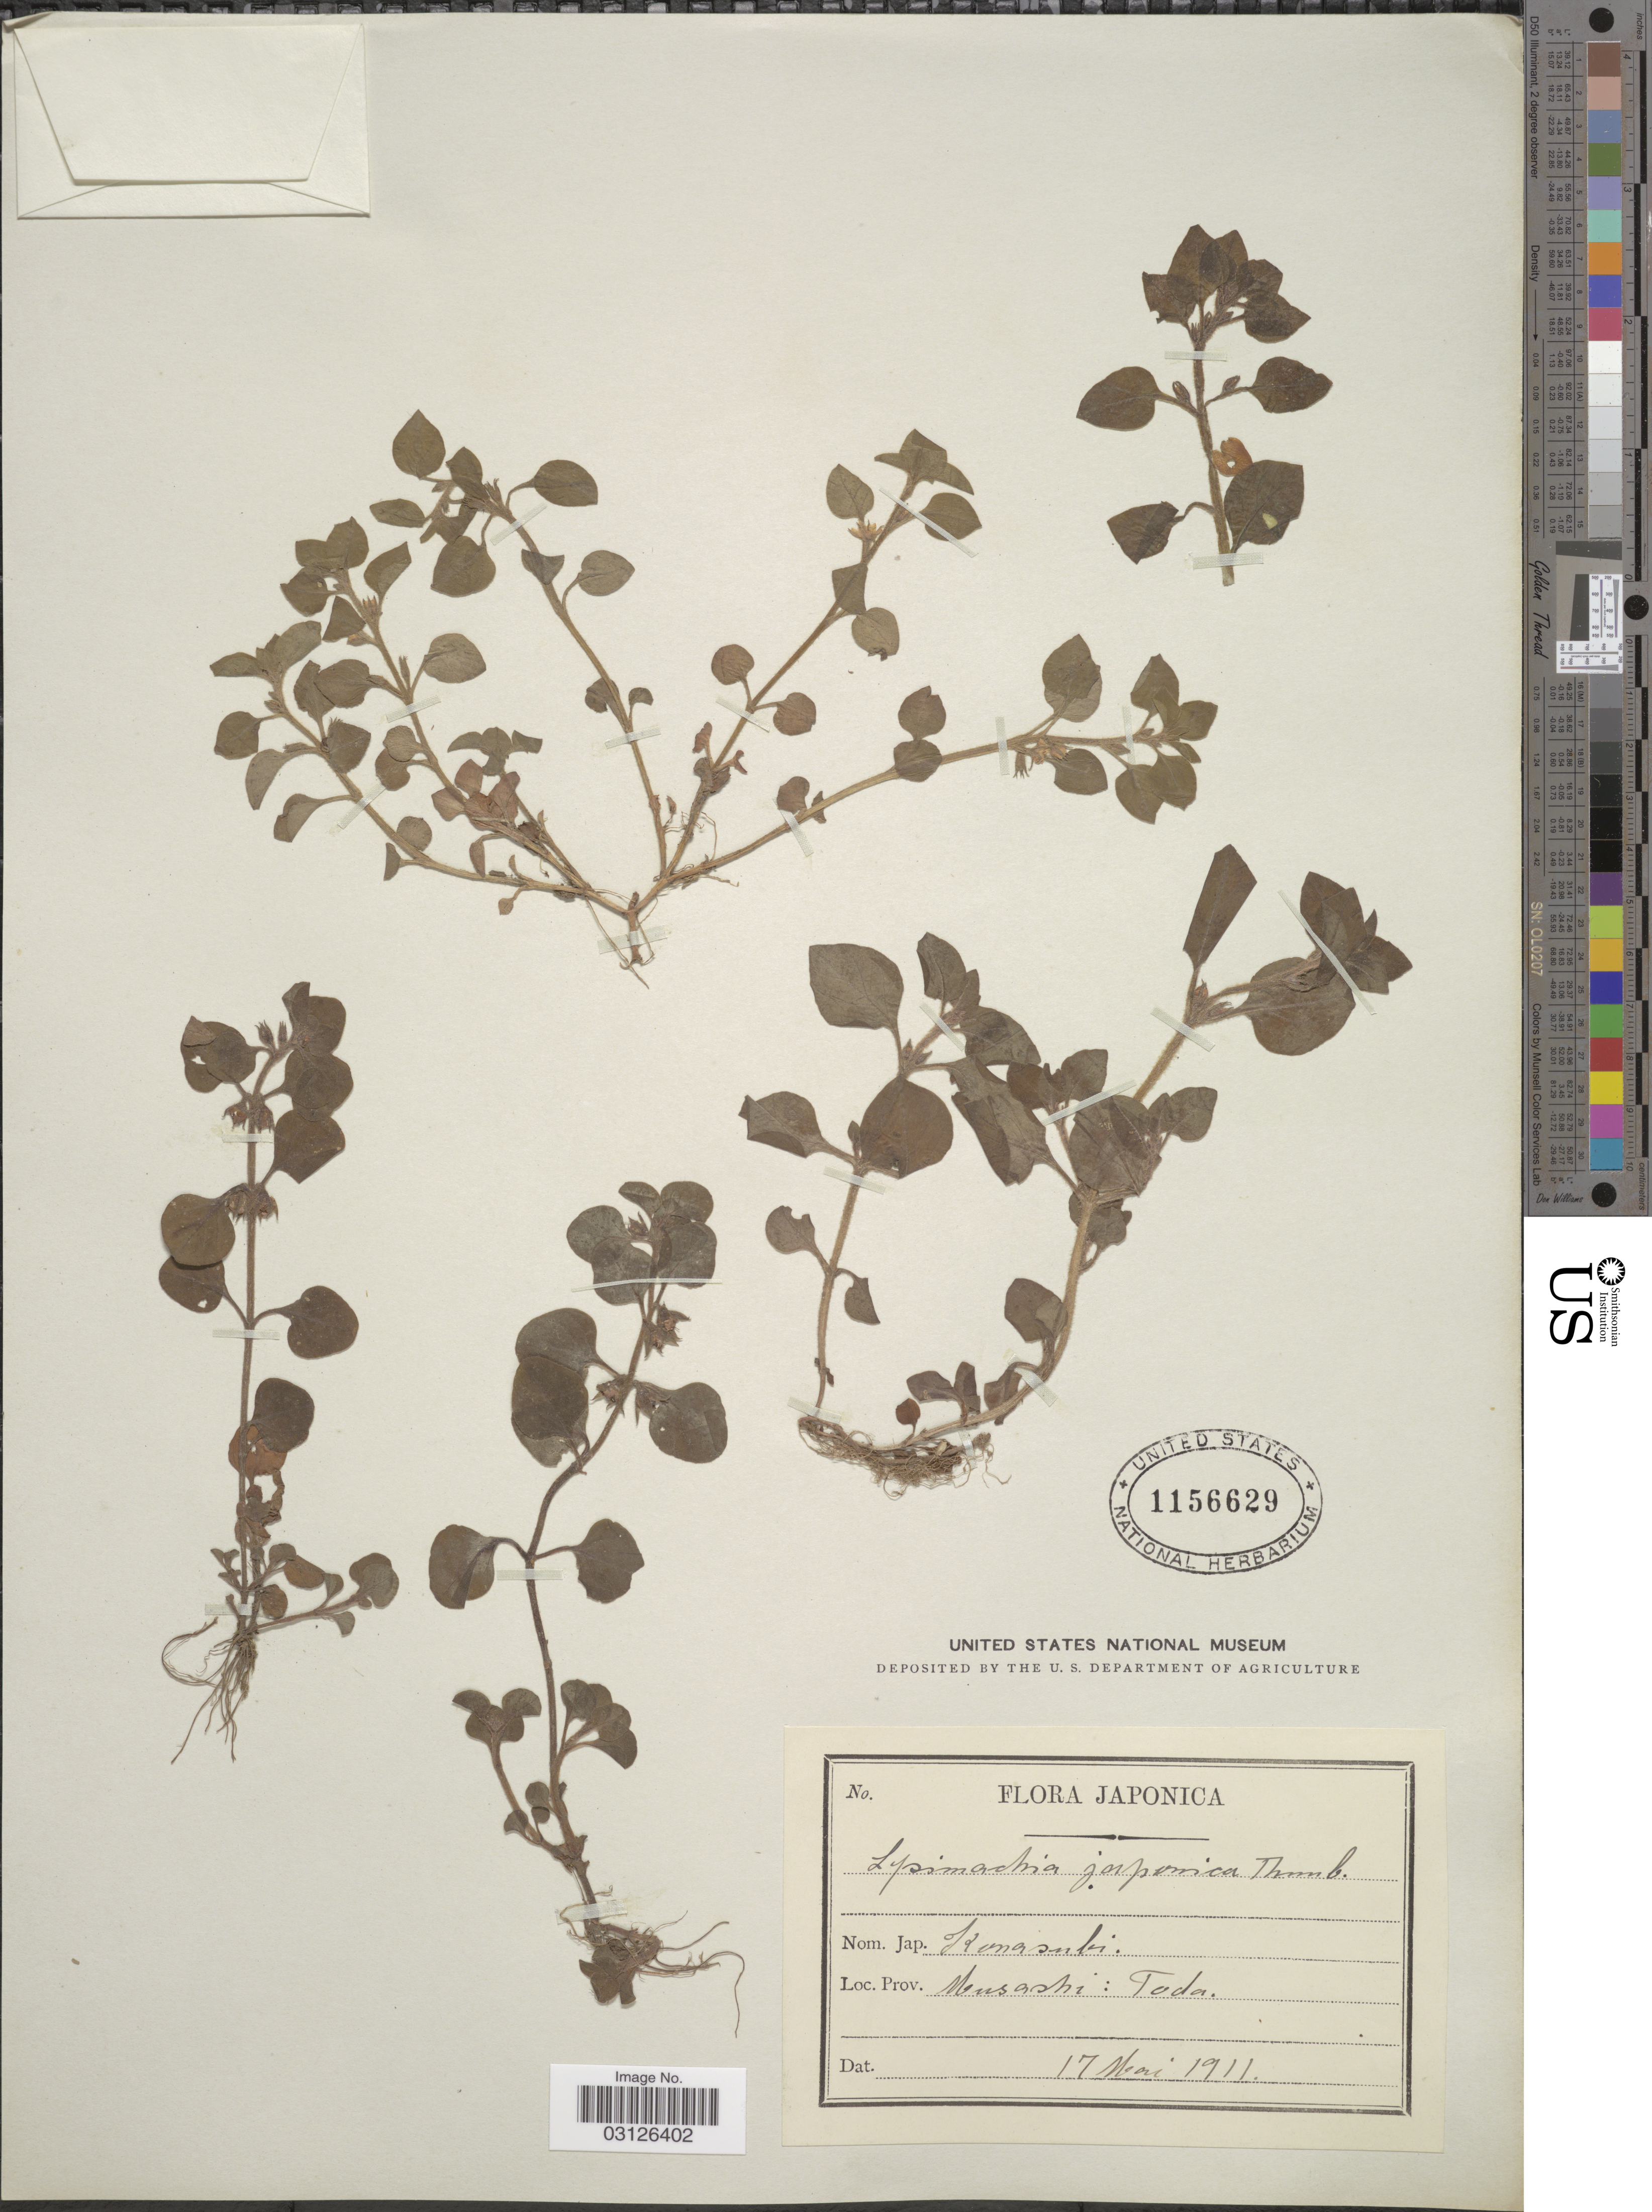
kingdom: Plantae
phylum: Tracheophyta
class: Magnoliopsida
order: Ericales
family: Primulaceae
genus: Lysimachia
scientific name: Lysimachia japonica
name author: Thunb.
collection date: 1911-05-17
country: Japan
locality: Musashi: Toda.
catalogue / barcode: US 1156629